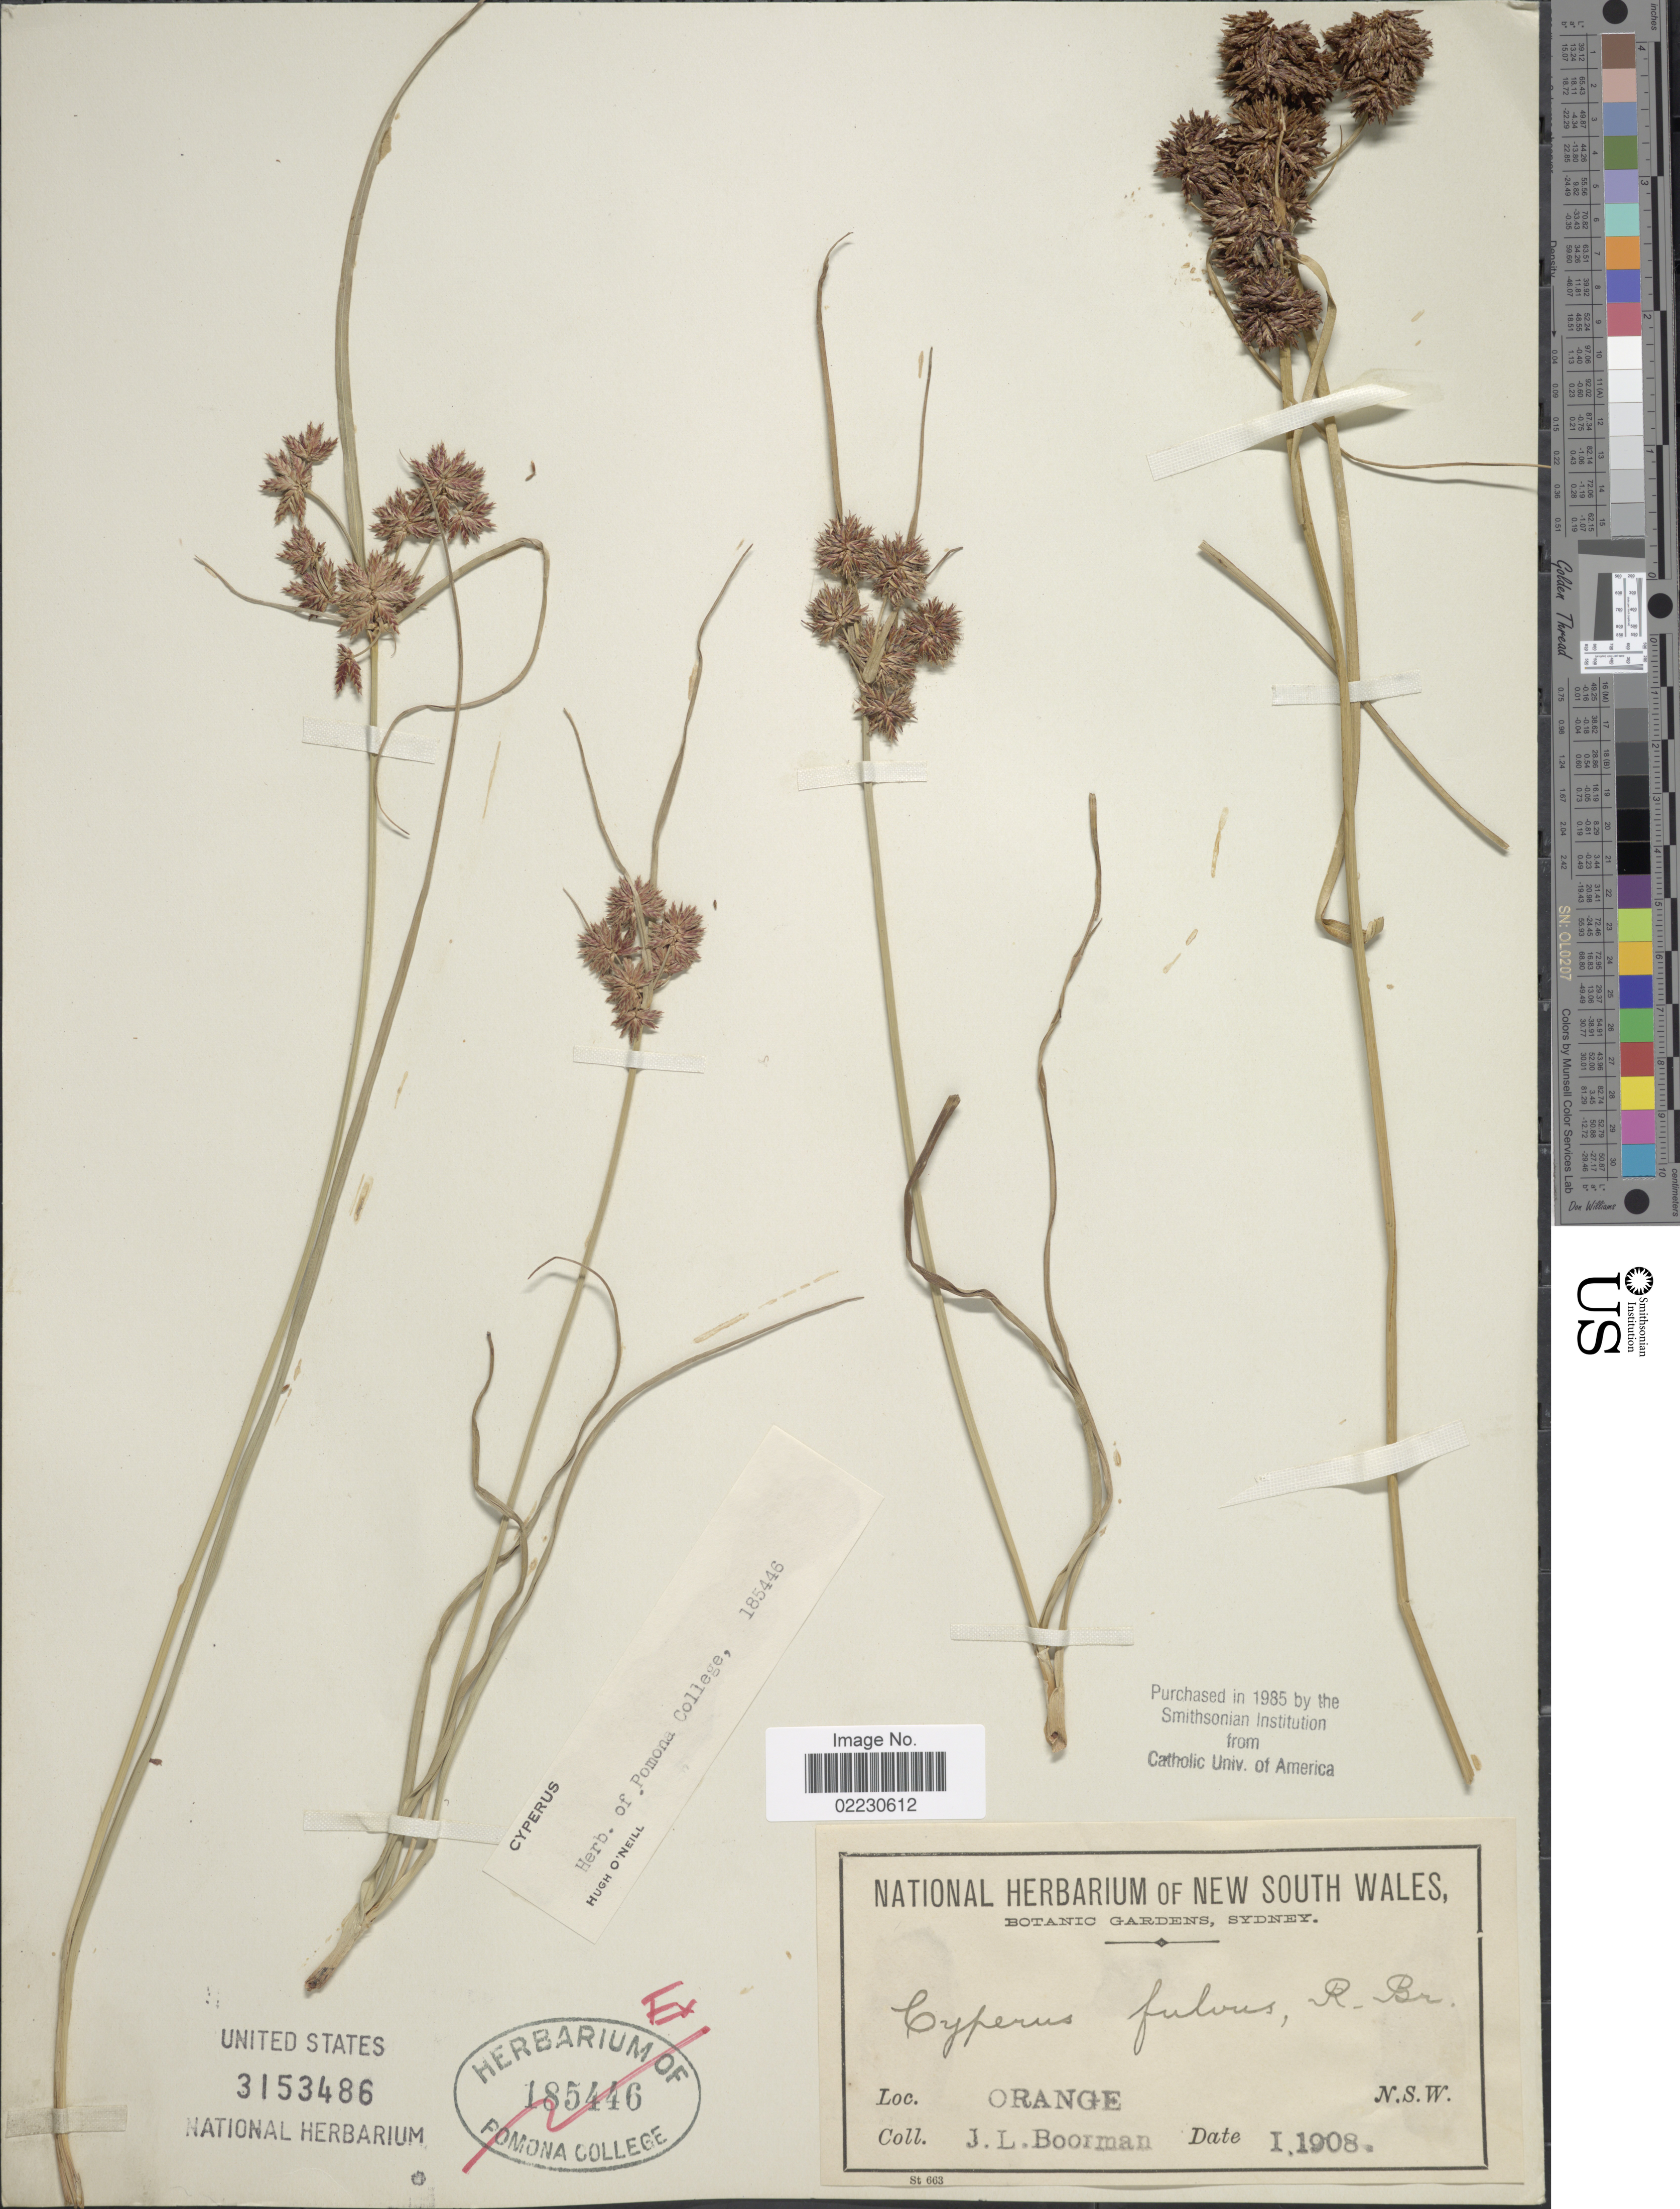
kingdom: Plantae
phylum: Tracheophyta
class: Liliopsida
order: Poales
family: Cyperaceae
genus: Cyperus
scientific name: Cyperus fulvus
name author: R. Br.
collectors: J. Boorman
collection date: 1908-01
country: Australia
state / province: New South Wales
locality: Orange. N.S.W.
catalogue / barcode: US 3153486